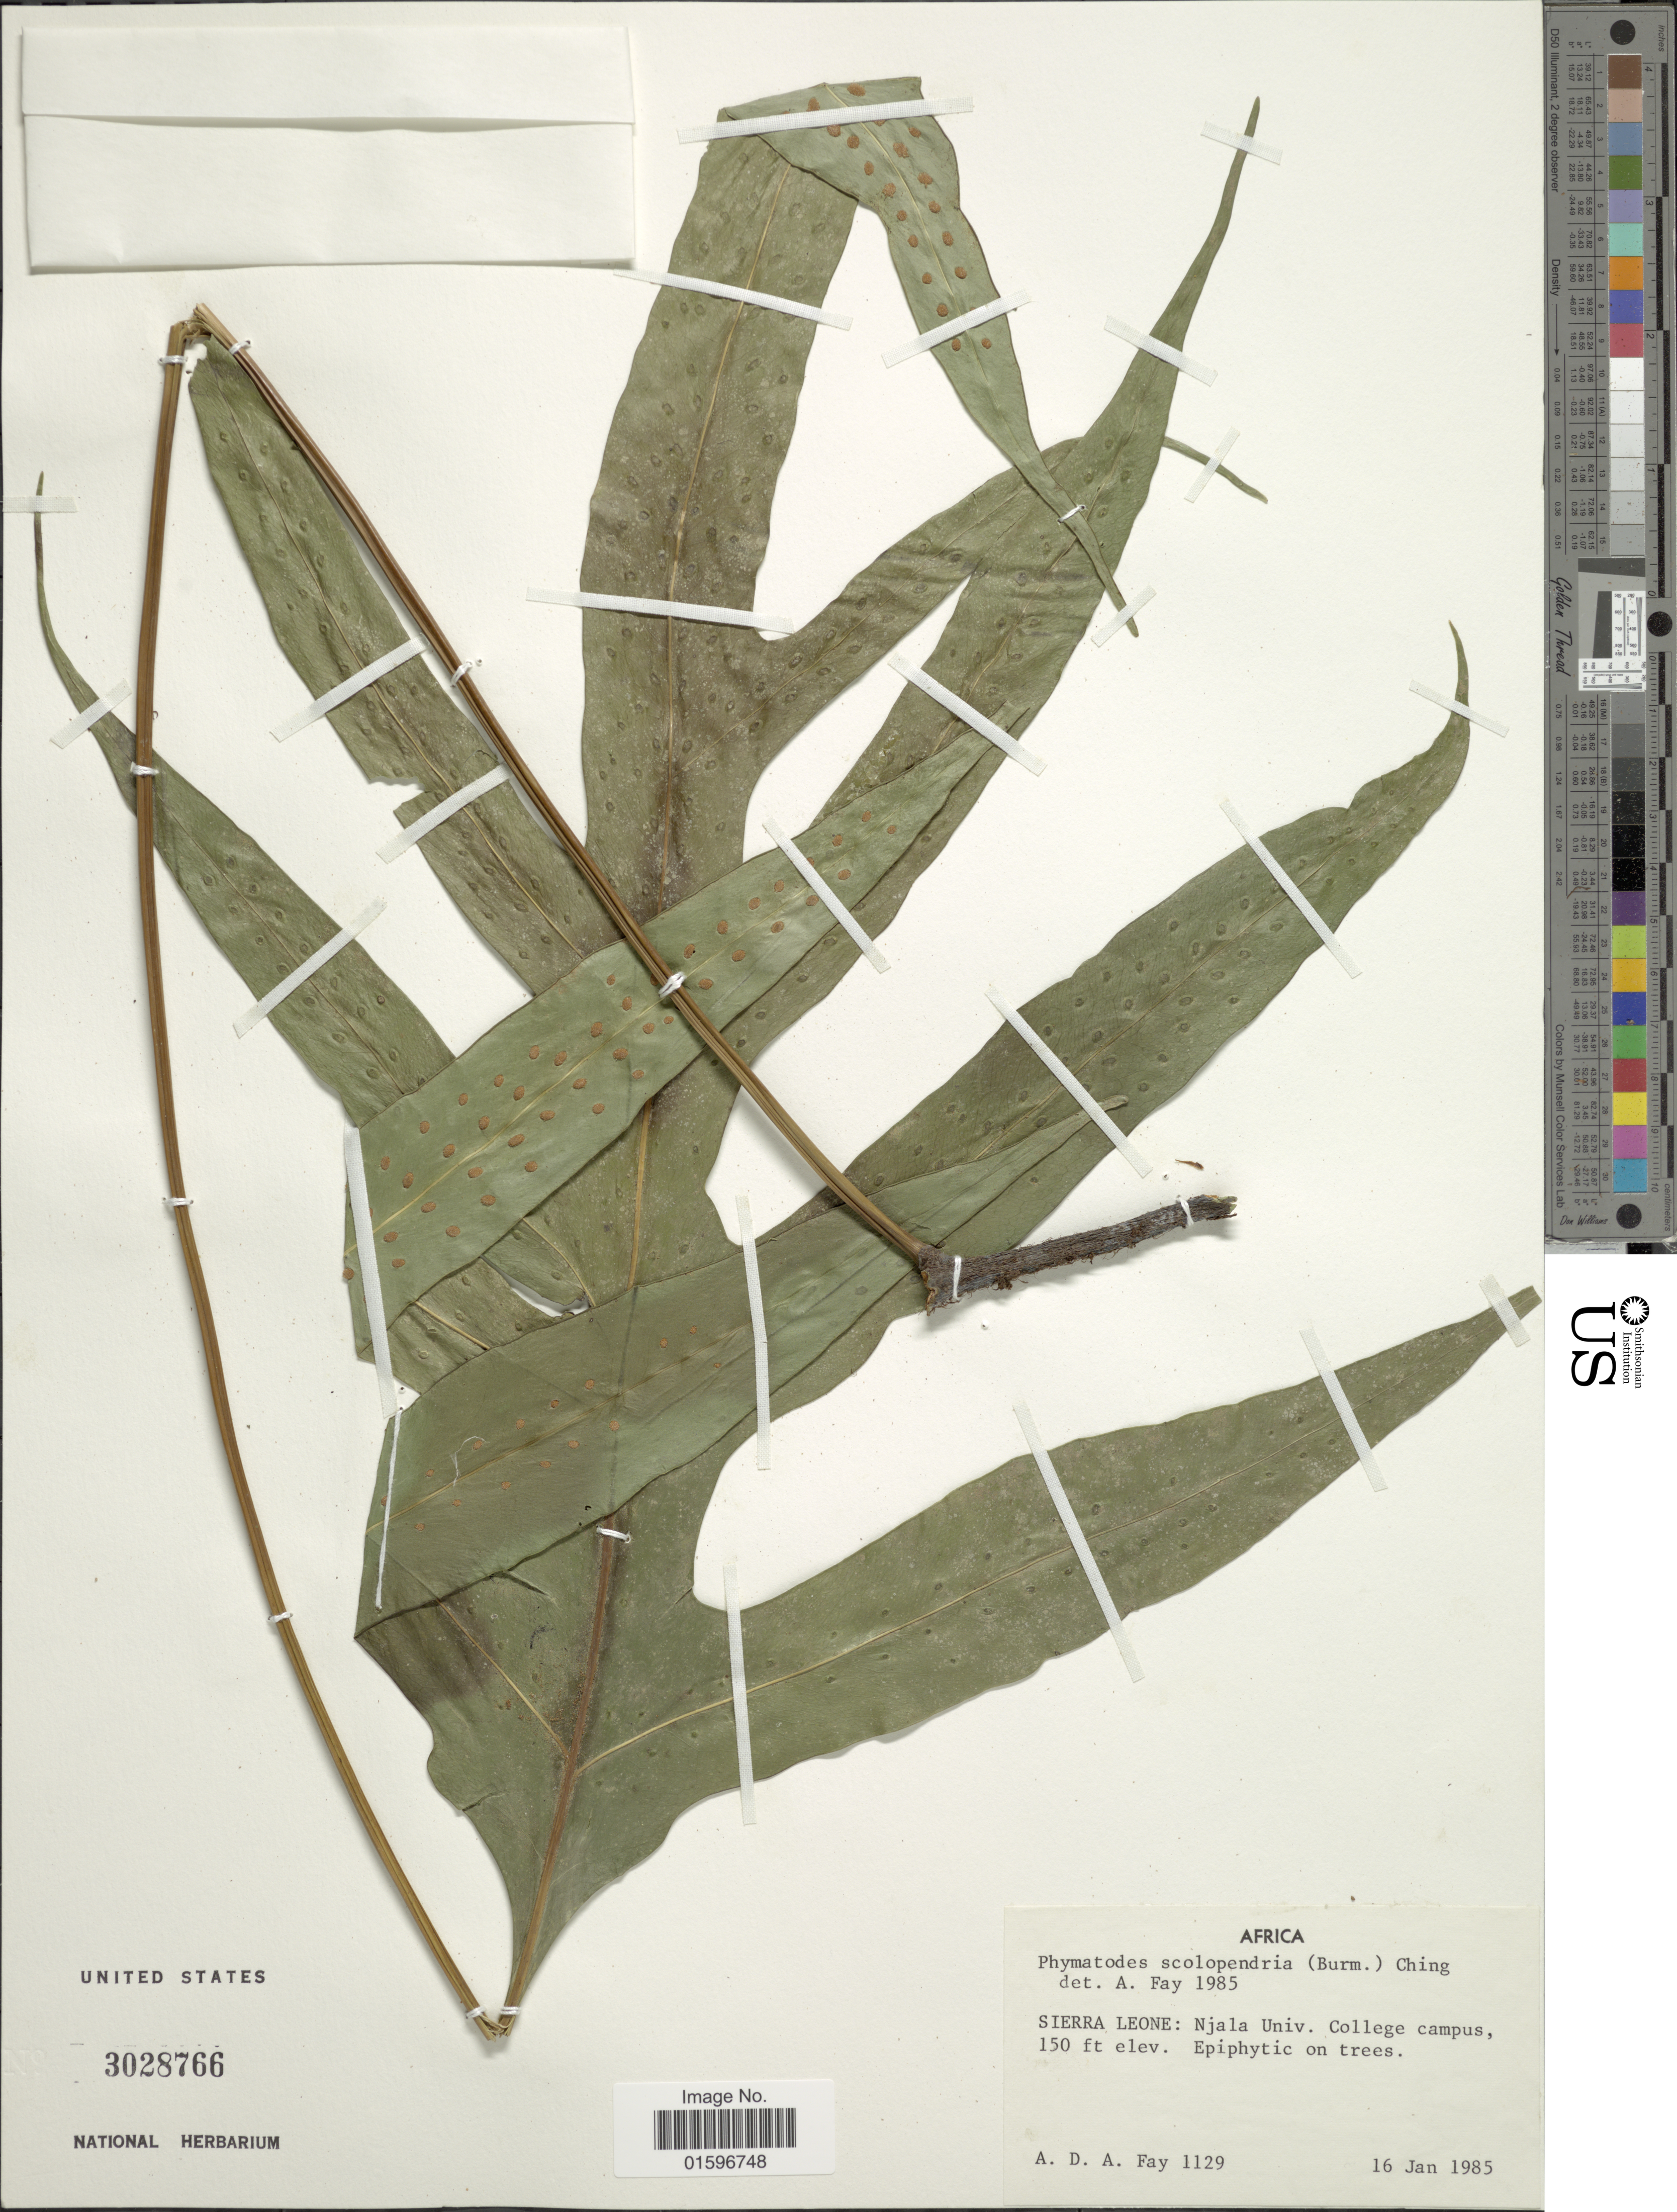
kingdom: Plantae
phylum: Tracheophyta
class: Polypodiopsida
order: Polypodiales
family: Polypodiaceae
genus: Polypodium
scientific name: Polypodium scolopendria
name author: Burm. f.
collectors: A. Fay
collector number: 1129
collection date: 1985-01-16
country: Sierra Leone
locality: Africa. Sierra Leona: Njala Univ. College campus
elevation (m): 46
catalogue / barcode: US 3028766